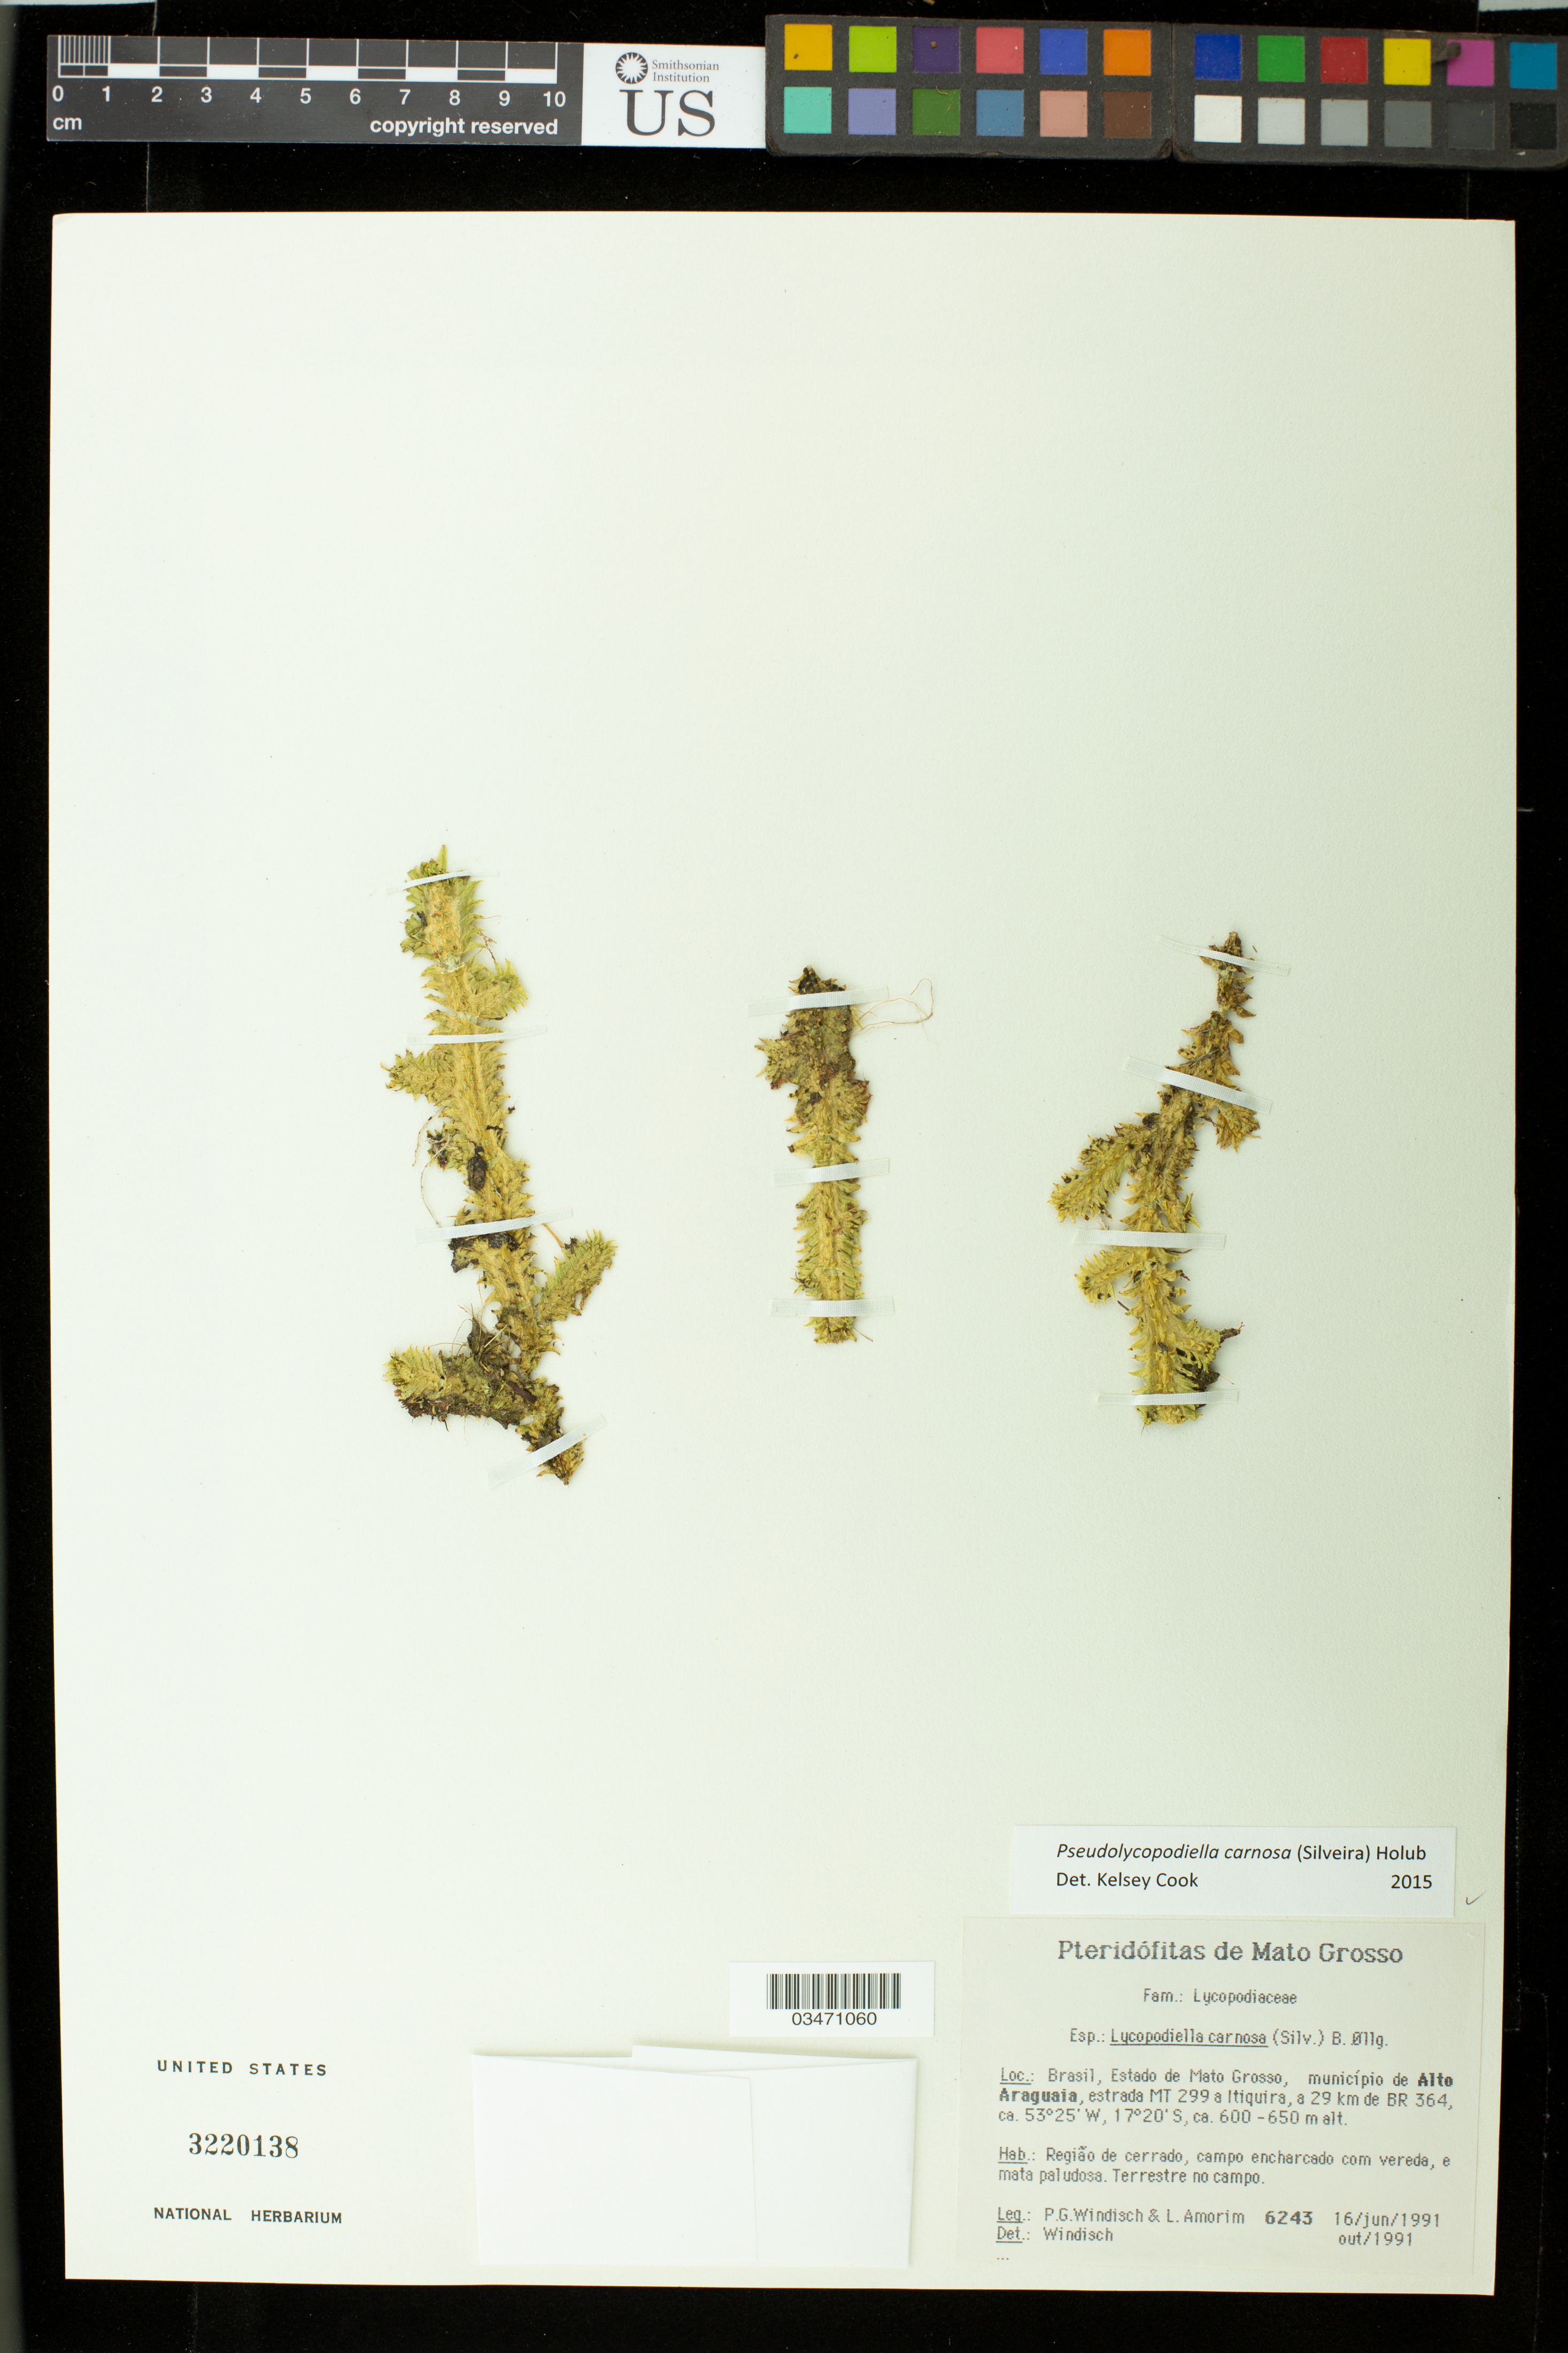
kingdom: Plantae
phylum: Tracheophyta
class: Lycopodiopsida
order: Lycopodiales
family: Lycopodiaceae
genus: Pseudolycopodiella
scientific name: Pseudolycopodiella carnosa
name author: (Silveira) Holub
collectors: P. G. Windisch & L. Amorim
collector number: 6243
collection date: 1991-06-16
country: Brazil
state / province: Mato Grosso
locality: Estado de Mato Grosso, municipio de Alto Araguaia, estrada MT 299 a Itiquira, a 29 km de BR364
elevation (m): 600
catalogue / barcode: US 3220138